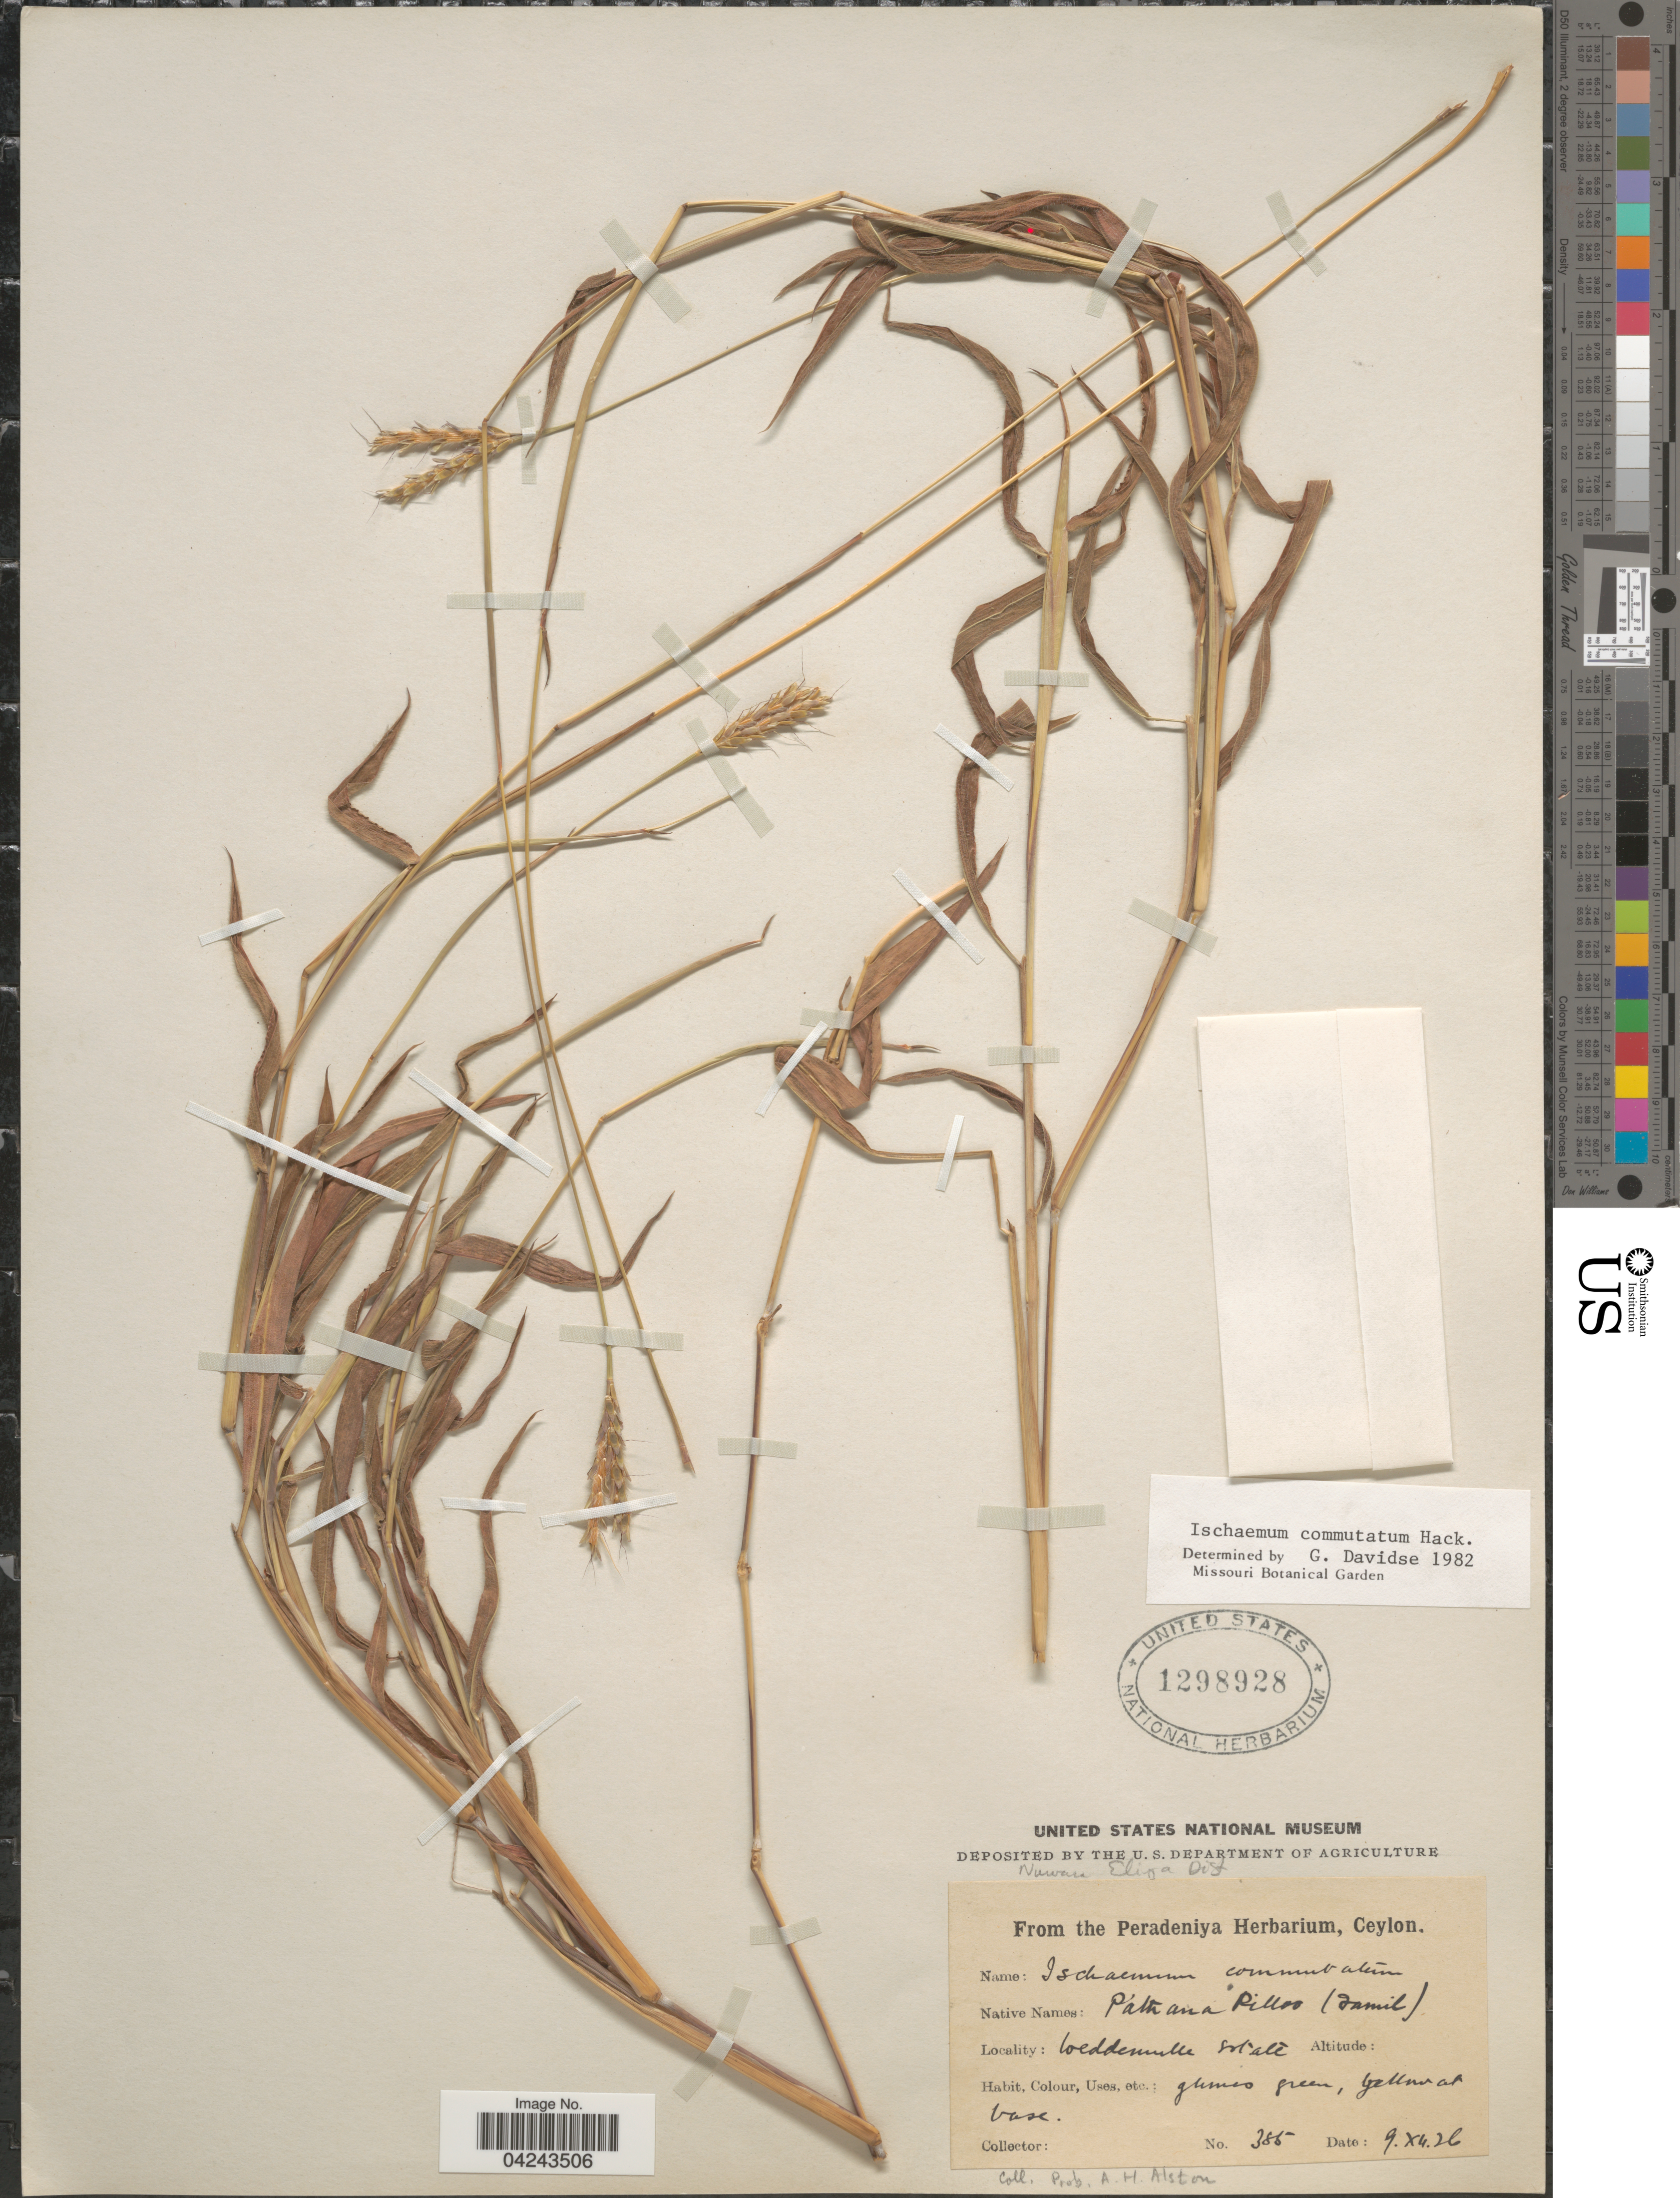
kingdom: Plantae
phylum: Tracheophyta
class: Liliopsida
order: Poales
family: Poaceae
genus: Ischaemum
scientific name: Ischaemum commutatum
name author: Hack.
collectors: A. H. Alston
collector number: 385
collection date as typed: Transcribed d/m/y: 9/12/26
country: Sri Lanka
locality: Ceylon. Weddemulle Estate.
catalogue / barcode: US 1298928